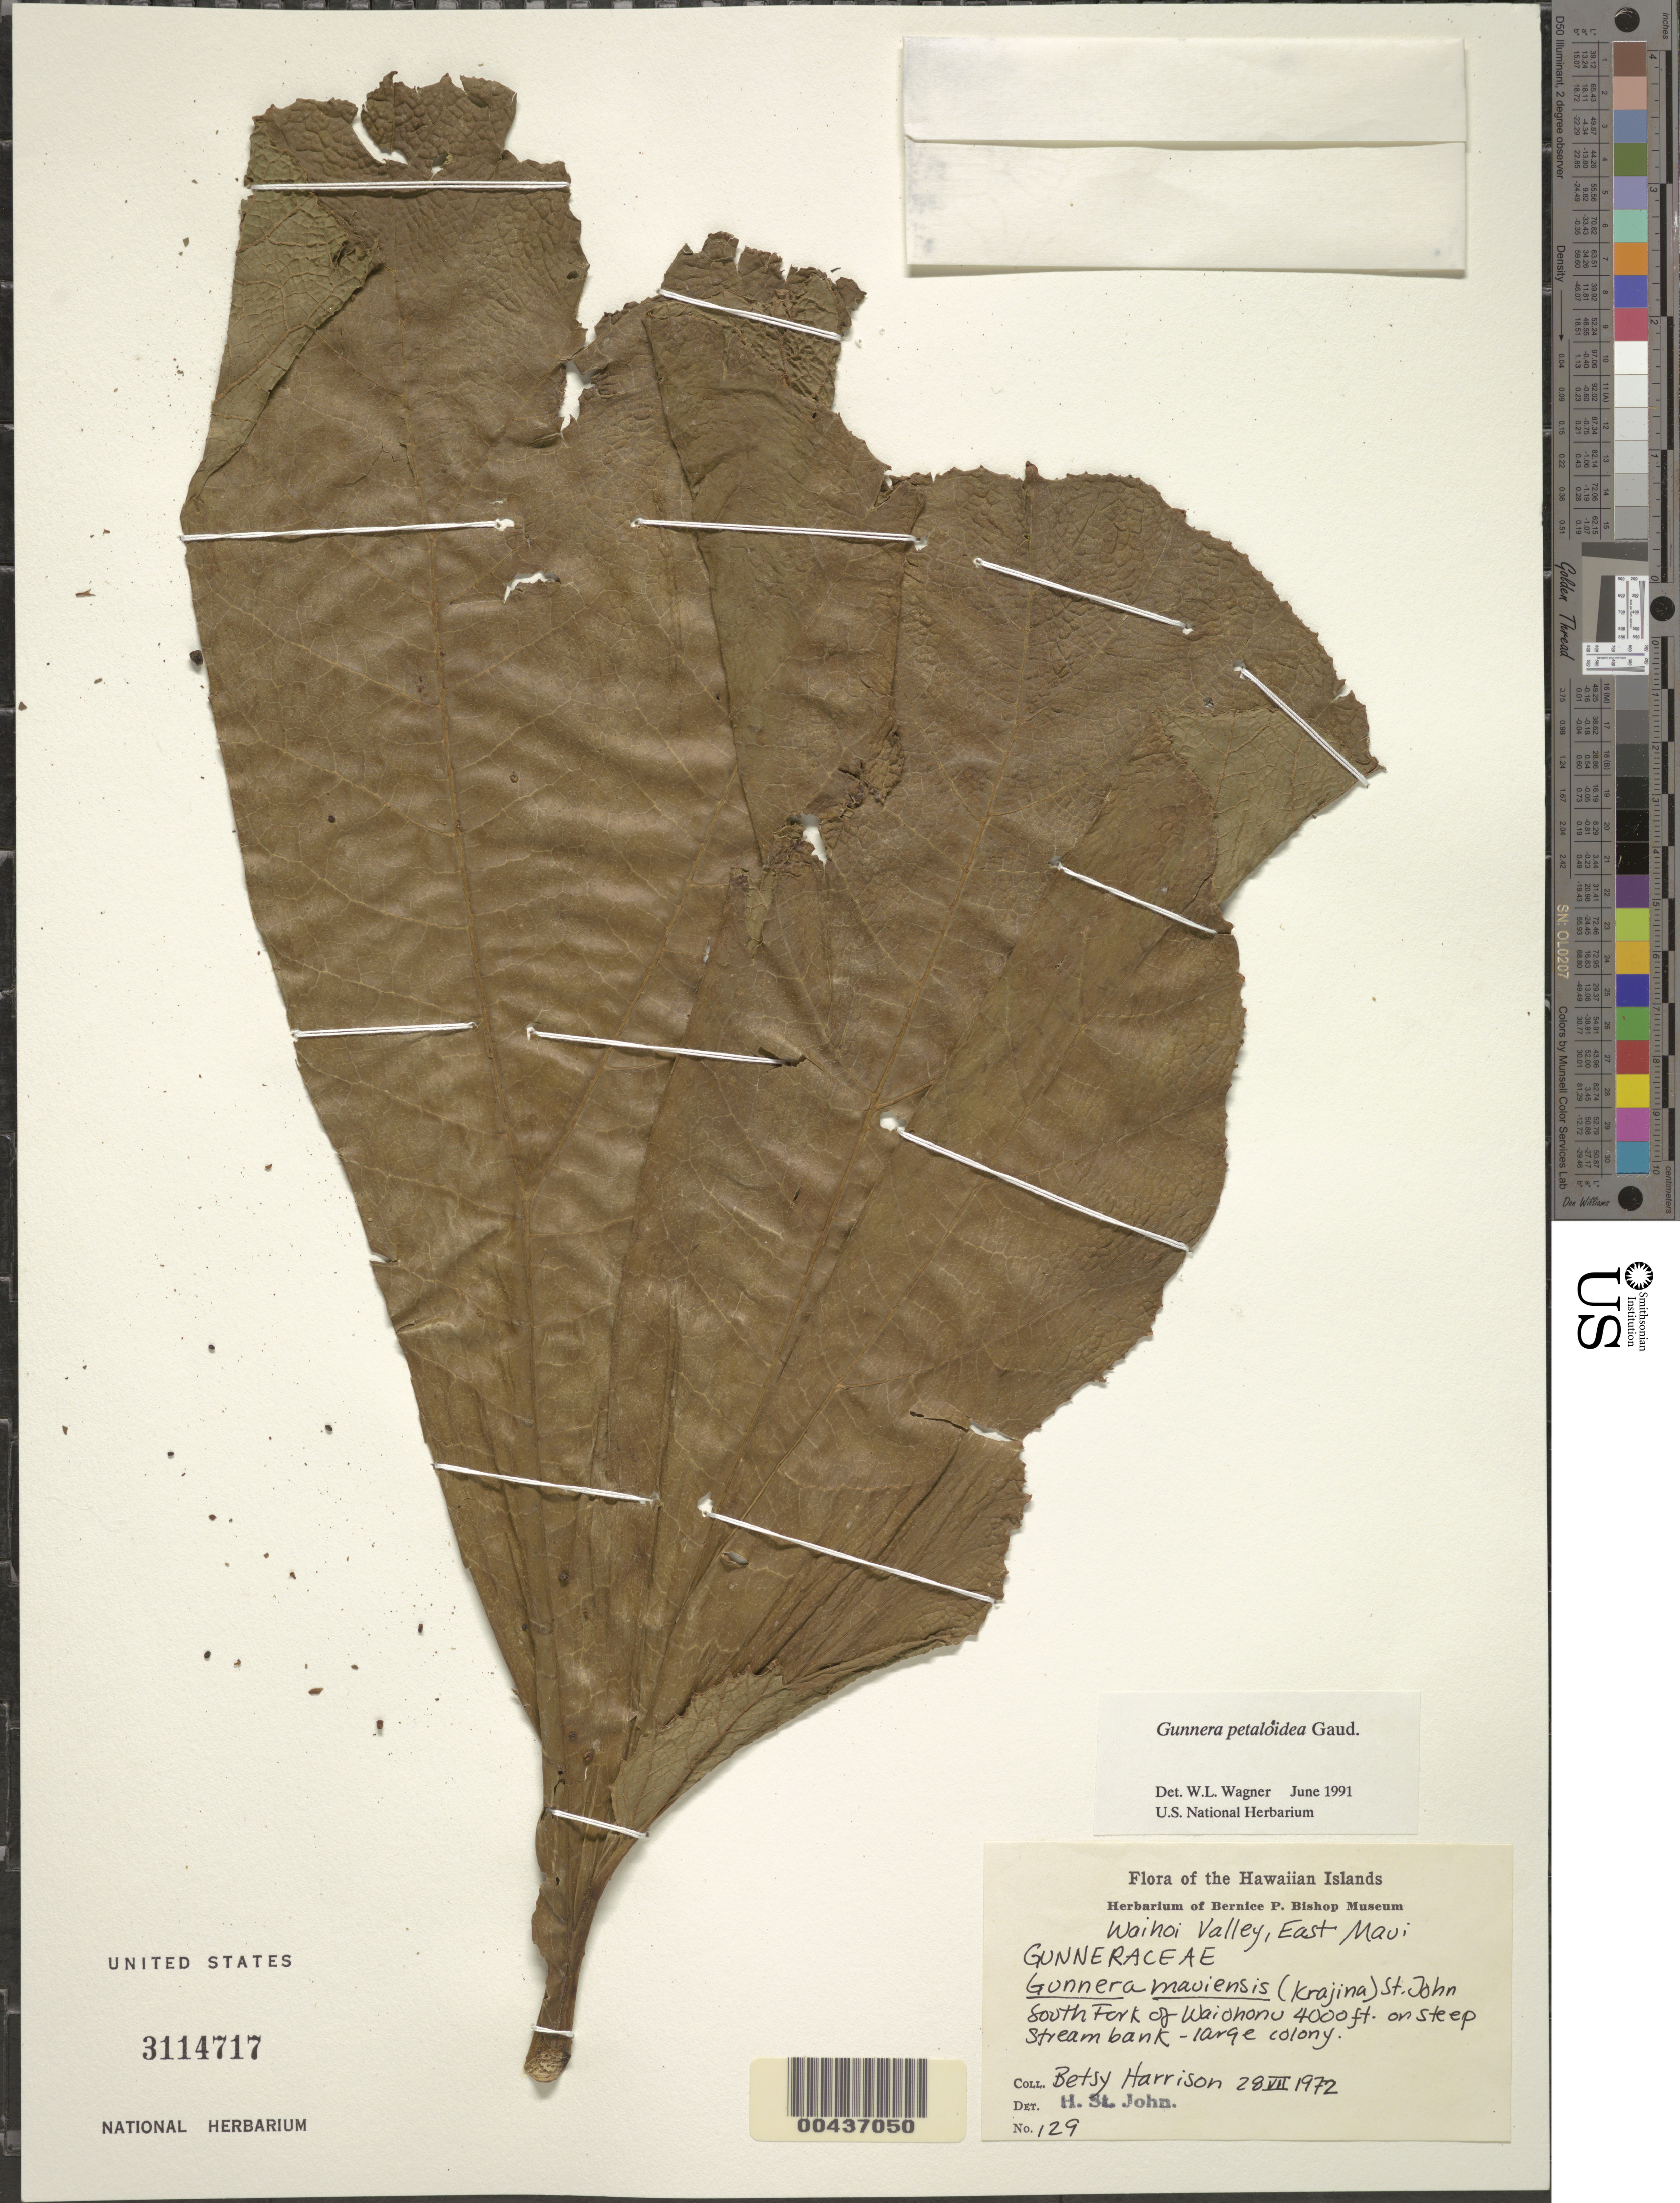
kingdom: Plantae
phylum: Tracheophyta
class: Magnoliopsida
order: Gunnerales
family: Gunneraceae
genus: Gunnera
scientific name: Gunnera petaloidea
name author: Gaudich.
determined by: Wagner, W. L., (BOT), Smithsonian Institution - National Museum of Natural History (UNITED STATES)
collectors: B. Harrison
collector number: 129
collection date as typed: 28 Jul 1972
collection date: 1972-07-28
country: United States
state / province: Hawaii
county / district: Maui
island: Maui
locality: Waihoi Valley, East Maui; south fork of Waiohonu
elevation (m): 1219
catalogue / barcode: US 3114717